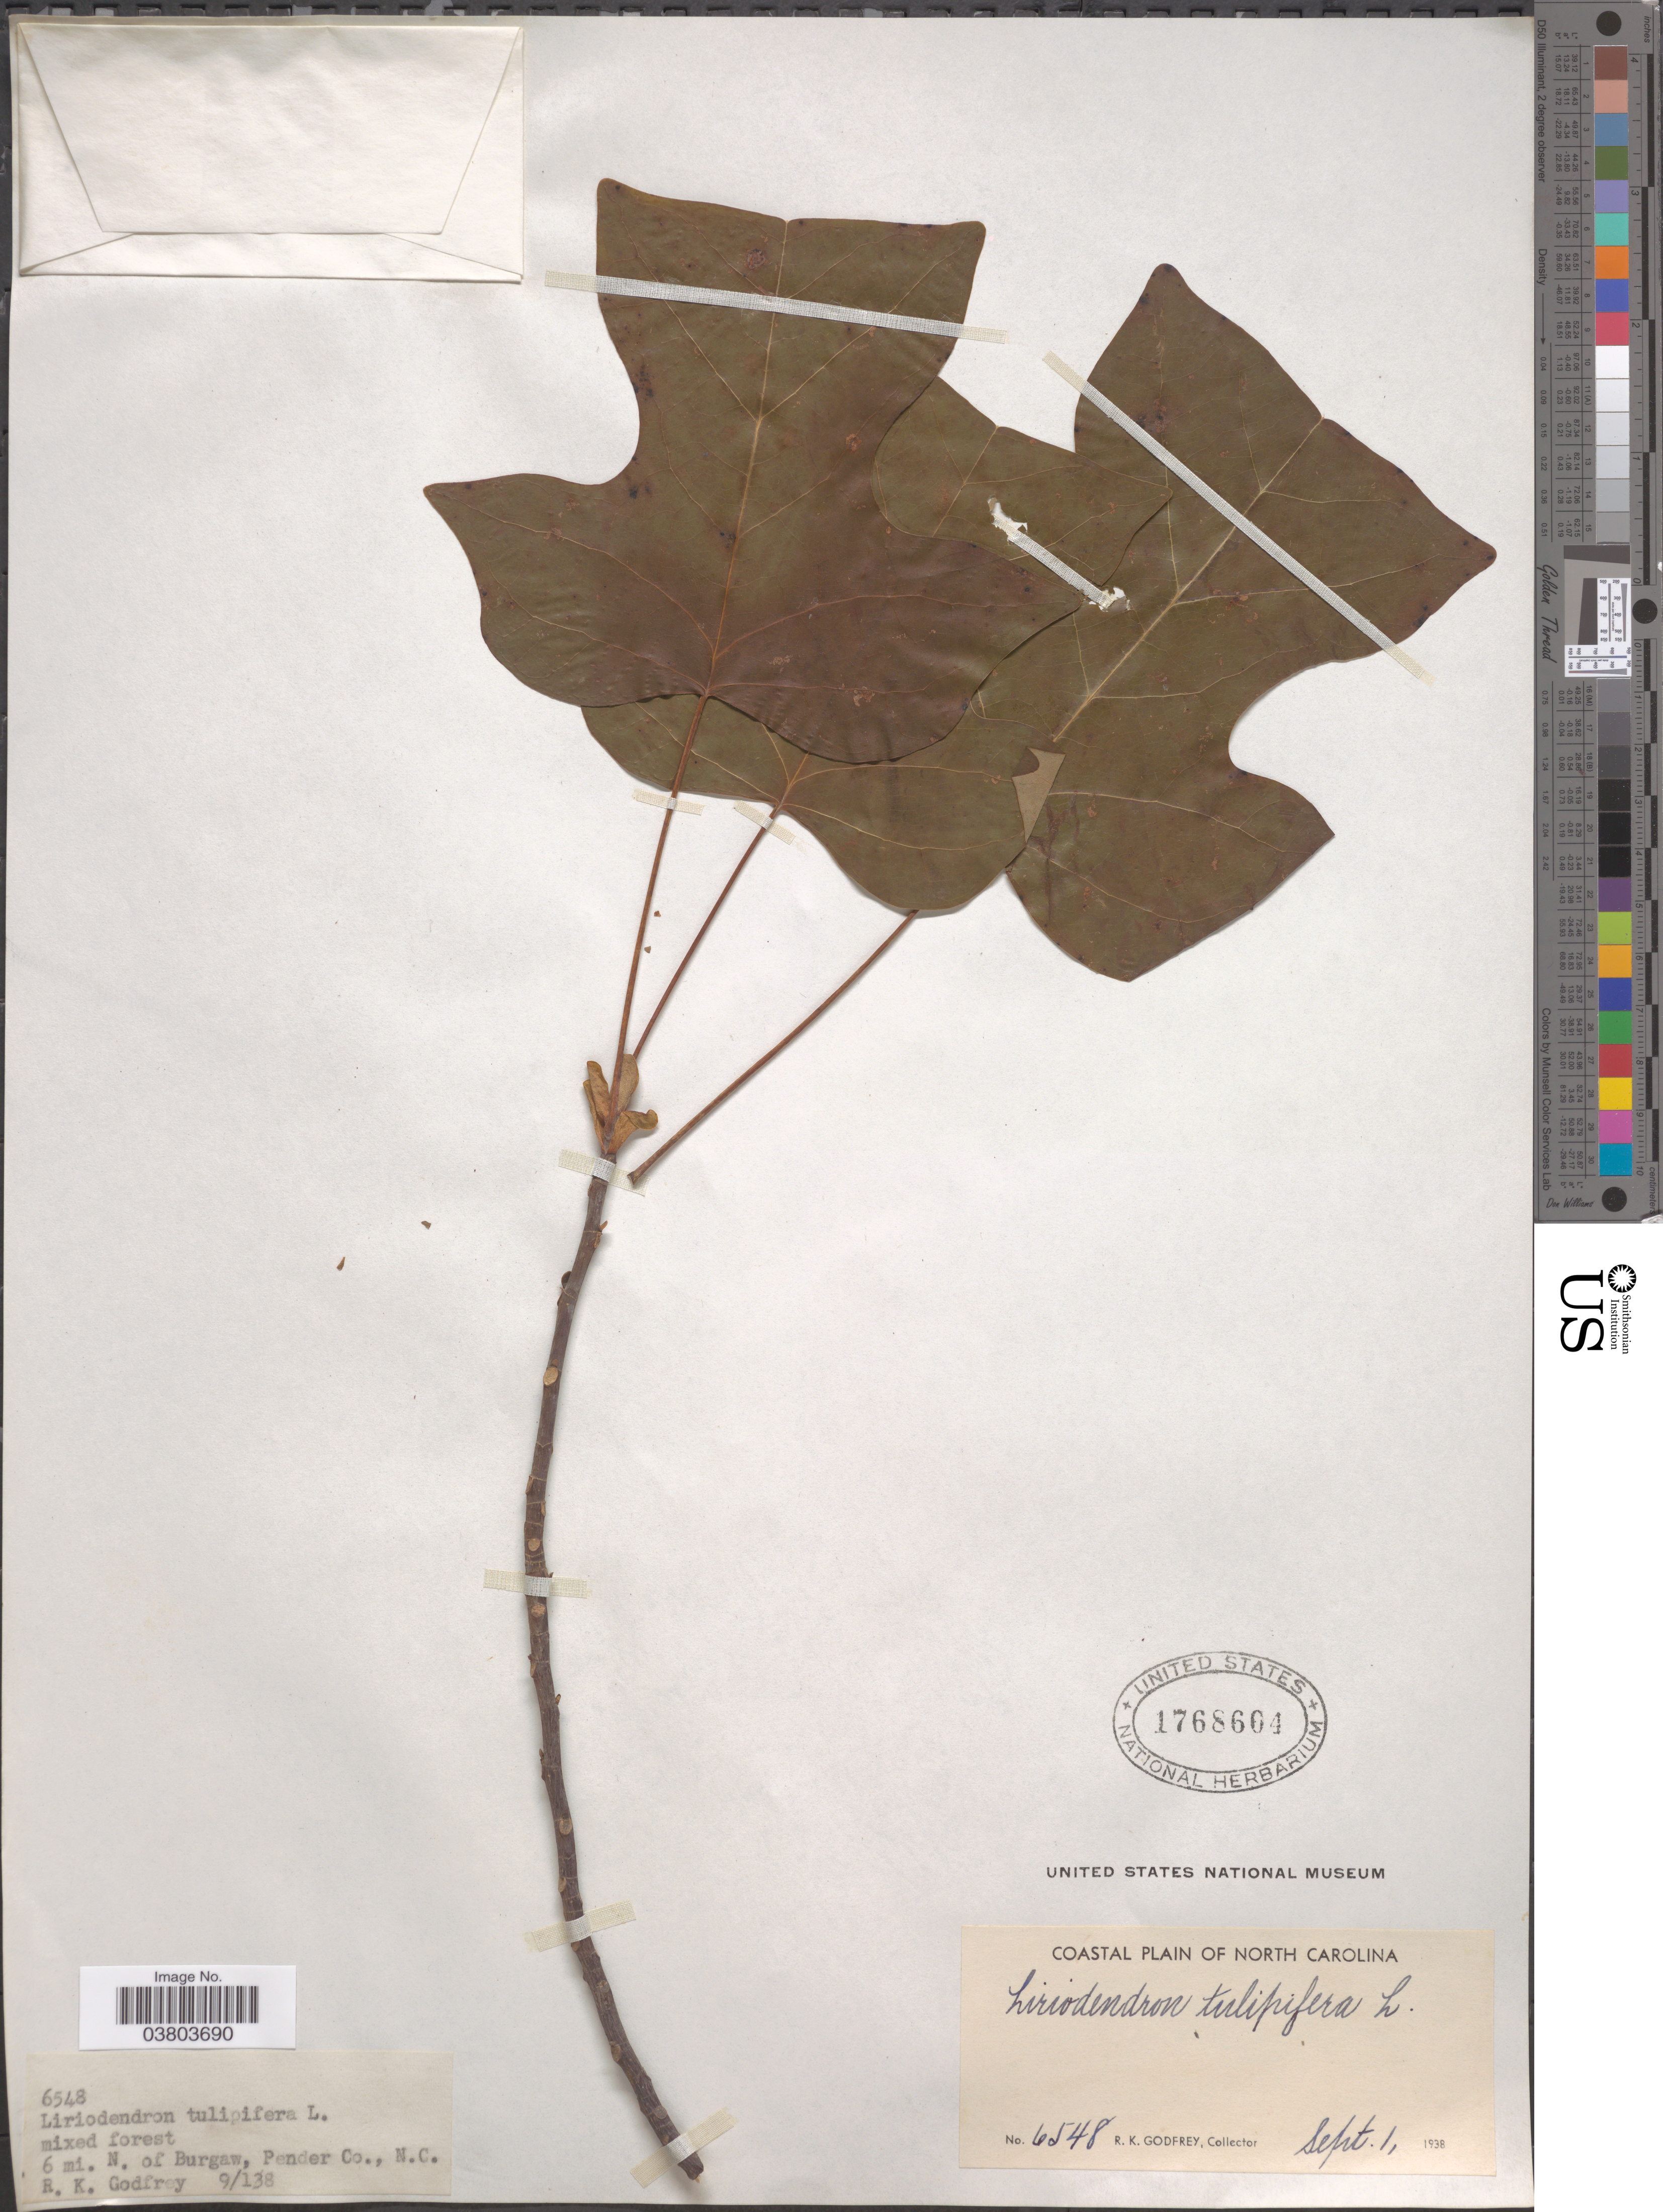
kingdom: Plantae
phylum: Tracheophyta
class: Magnoliopsida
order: Magnoliales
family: Magnoliaceae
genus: Liriodendron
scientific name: Liriodendron tulipifera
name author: L.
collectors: R. K. Godfrey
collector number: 6548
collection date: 1938-09-01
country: United States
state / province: North Carolina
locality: Coastal Plain. 6 mi. N. of Burgaw, Pender Co.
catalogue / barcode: US 1768604